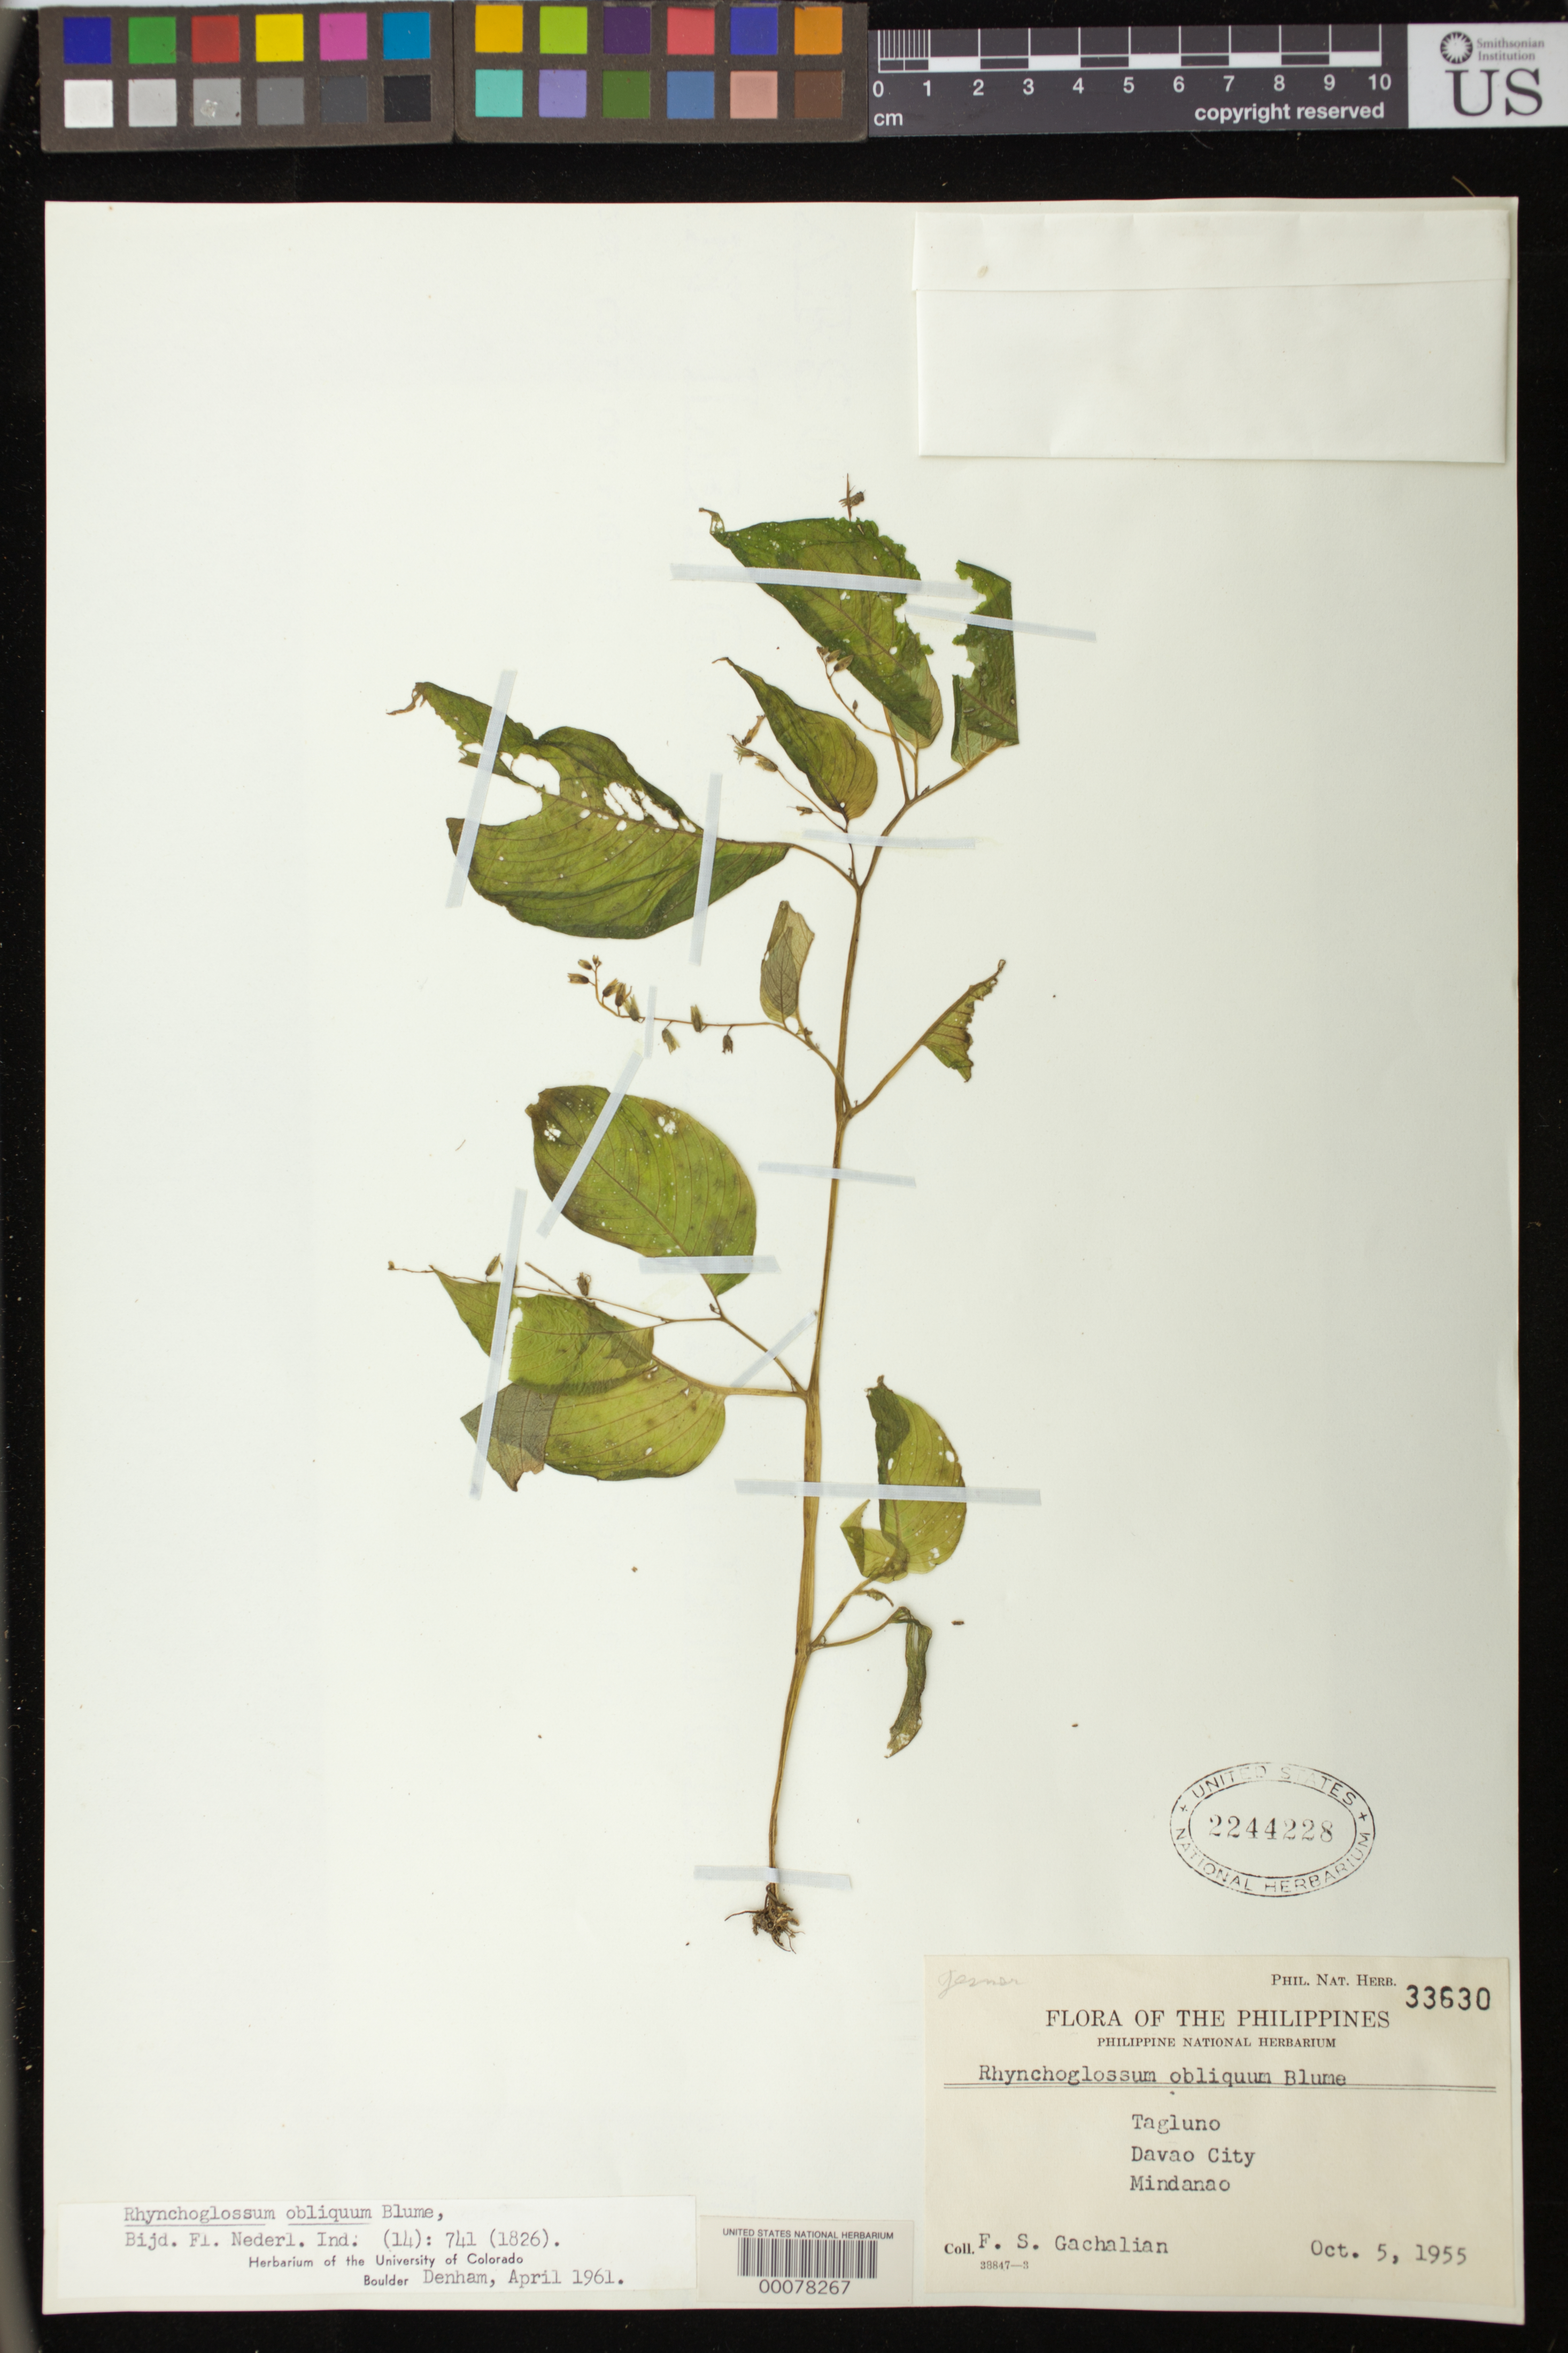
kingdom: Plantae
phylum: Tracheophyta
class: Magnoliopsida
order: Lamiales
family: Gesneriaceae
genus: Rhynchoglossum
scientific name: Rhynchoglossum obliquum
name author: Blume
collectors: F. Gachalian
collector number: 33630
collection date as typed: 05 Oct 1955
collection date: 1955-10-05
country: Philippines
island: Mindanao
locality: Tagluno, davao city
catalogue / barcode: US 2244228